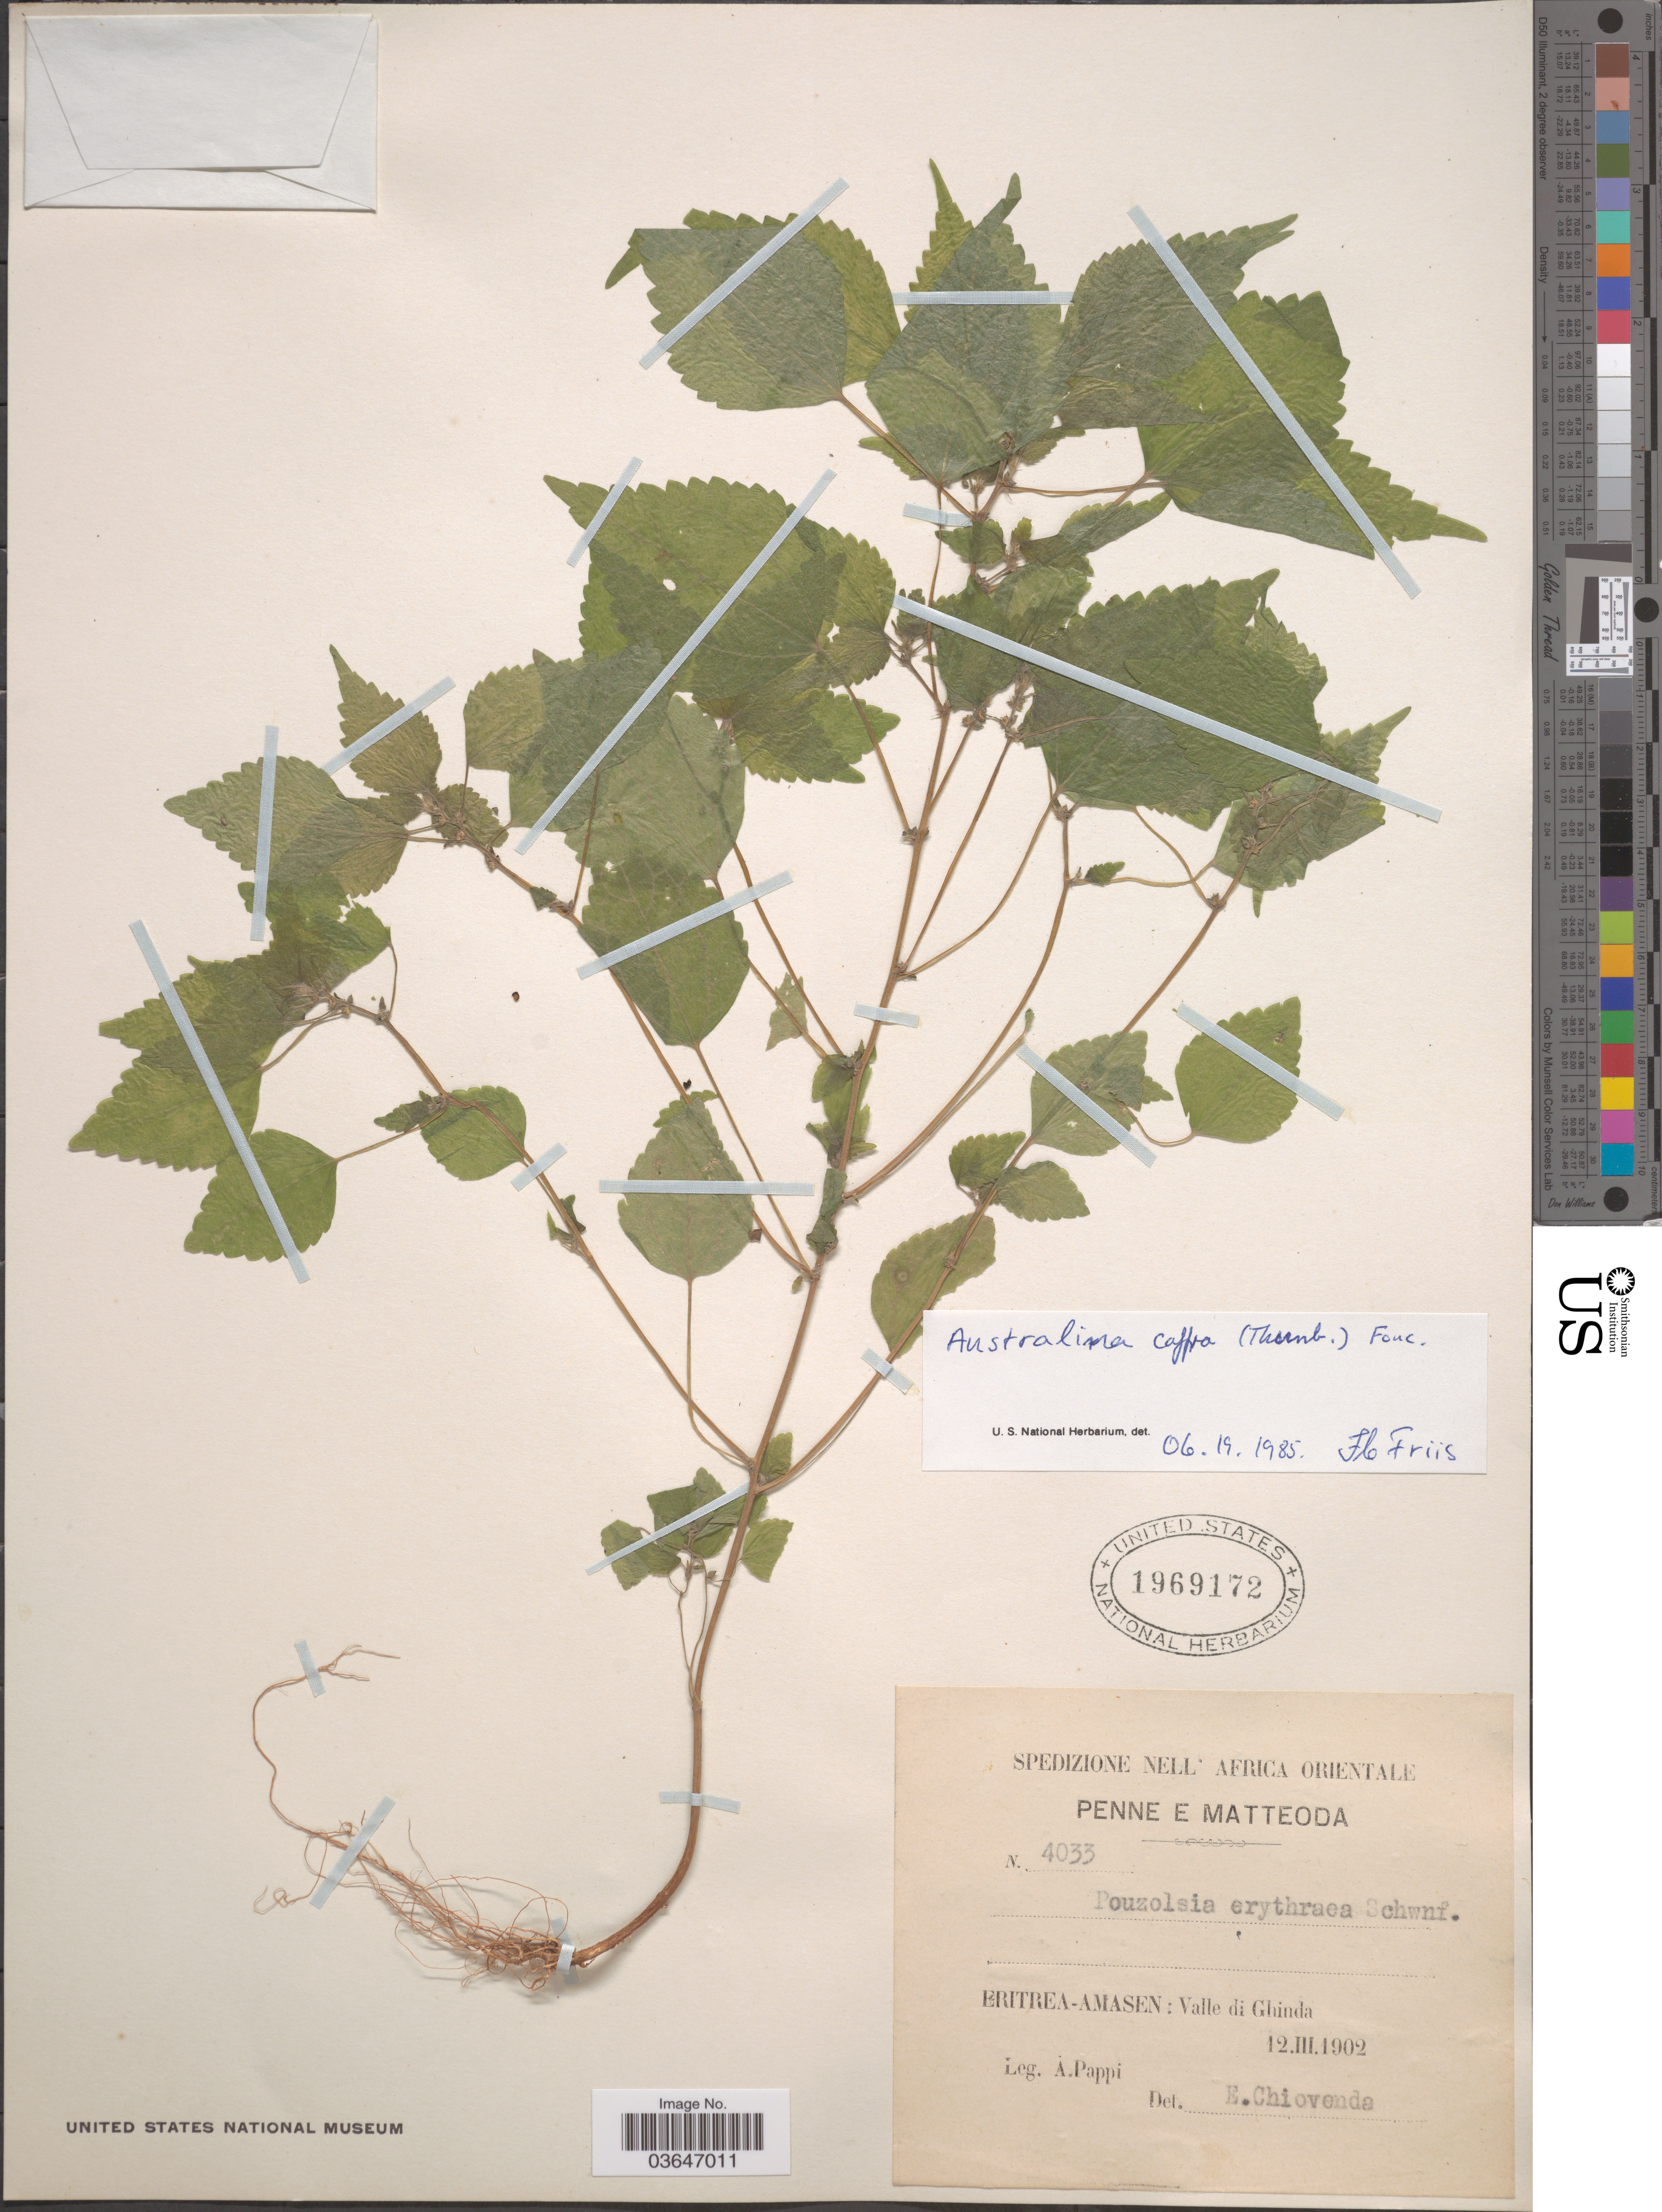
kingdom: Plantae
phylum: Tracheophyta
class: Magnoliopsida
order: Rosales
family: Urticaceae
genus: Australina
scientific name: Australina sp.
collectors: A. Pappi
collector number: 4033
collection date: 1902-03-12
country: Eritrea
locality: Africa Orientale. Eritrea-Amasen: Valle di Ghinda.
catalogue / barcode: US 1969172